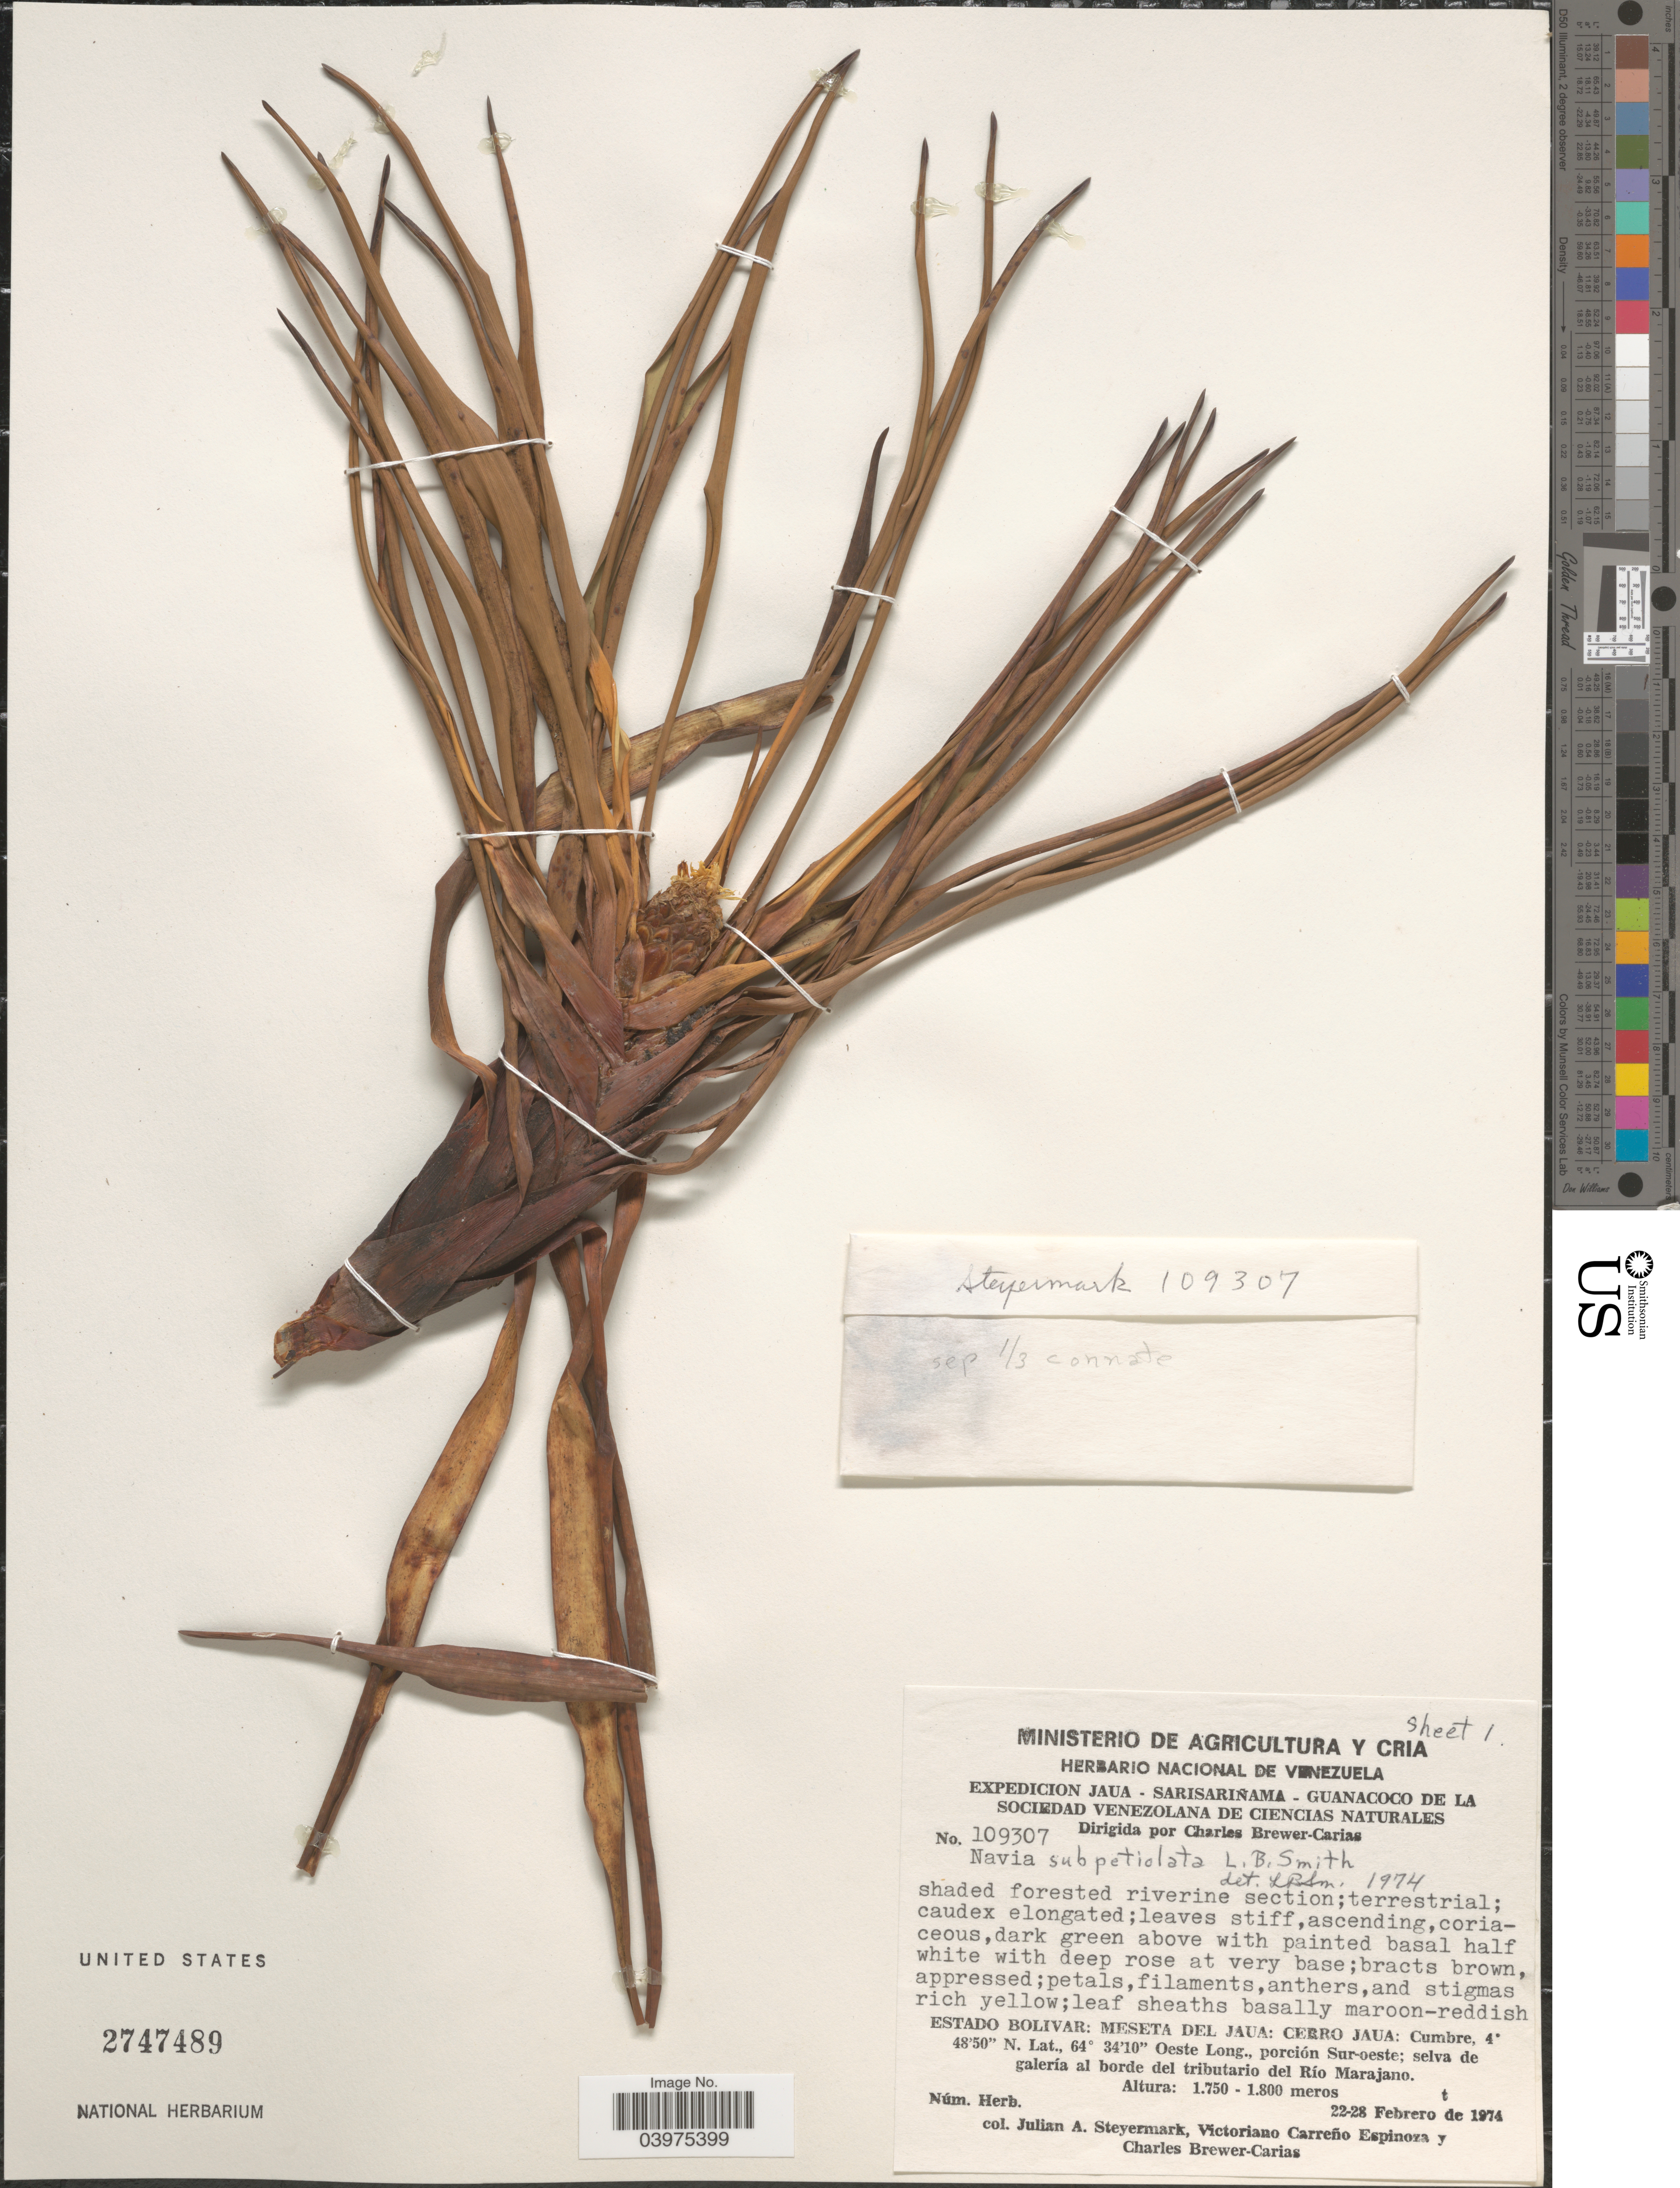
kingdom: Plantae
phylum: Tracheophyta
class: Liliopsida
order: Poales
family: Bromeliaceae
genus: Navia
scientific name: Navia subpetiolata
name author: L.B. Sm.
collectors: J. Steyermark, V. Carreño E. & C. Brewer-Carias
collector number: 109307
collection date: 1974-02-22/1974-02-28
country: Venezuela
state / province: Bolivar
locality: Expedicion Jaua - Sarisarinama - Guanacoco De La Sociedad Venezolana De Ciengias Naturales. Meseta Del Jaua: Cumbre, porción Sur-oeste: selva de galería al borde del tributario del Río Marajano.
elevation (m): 1750